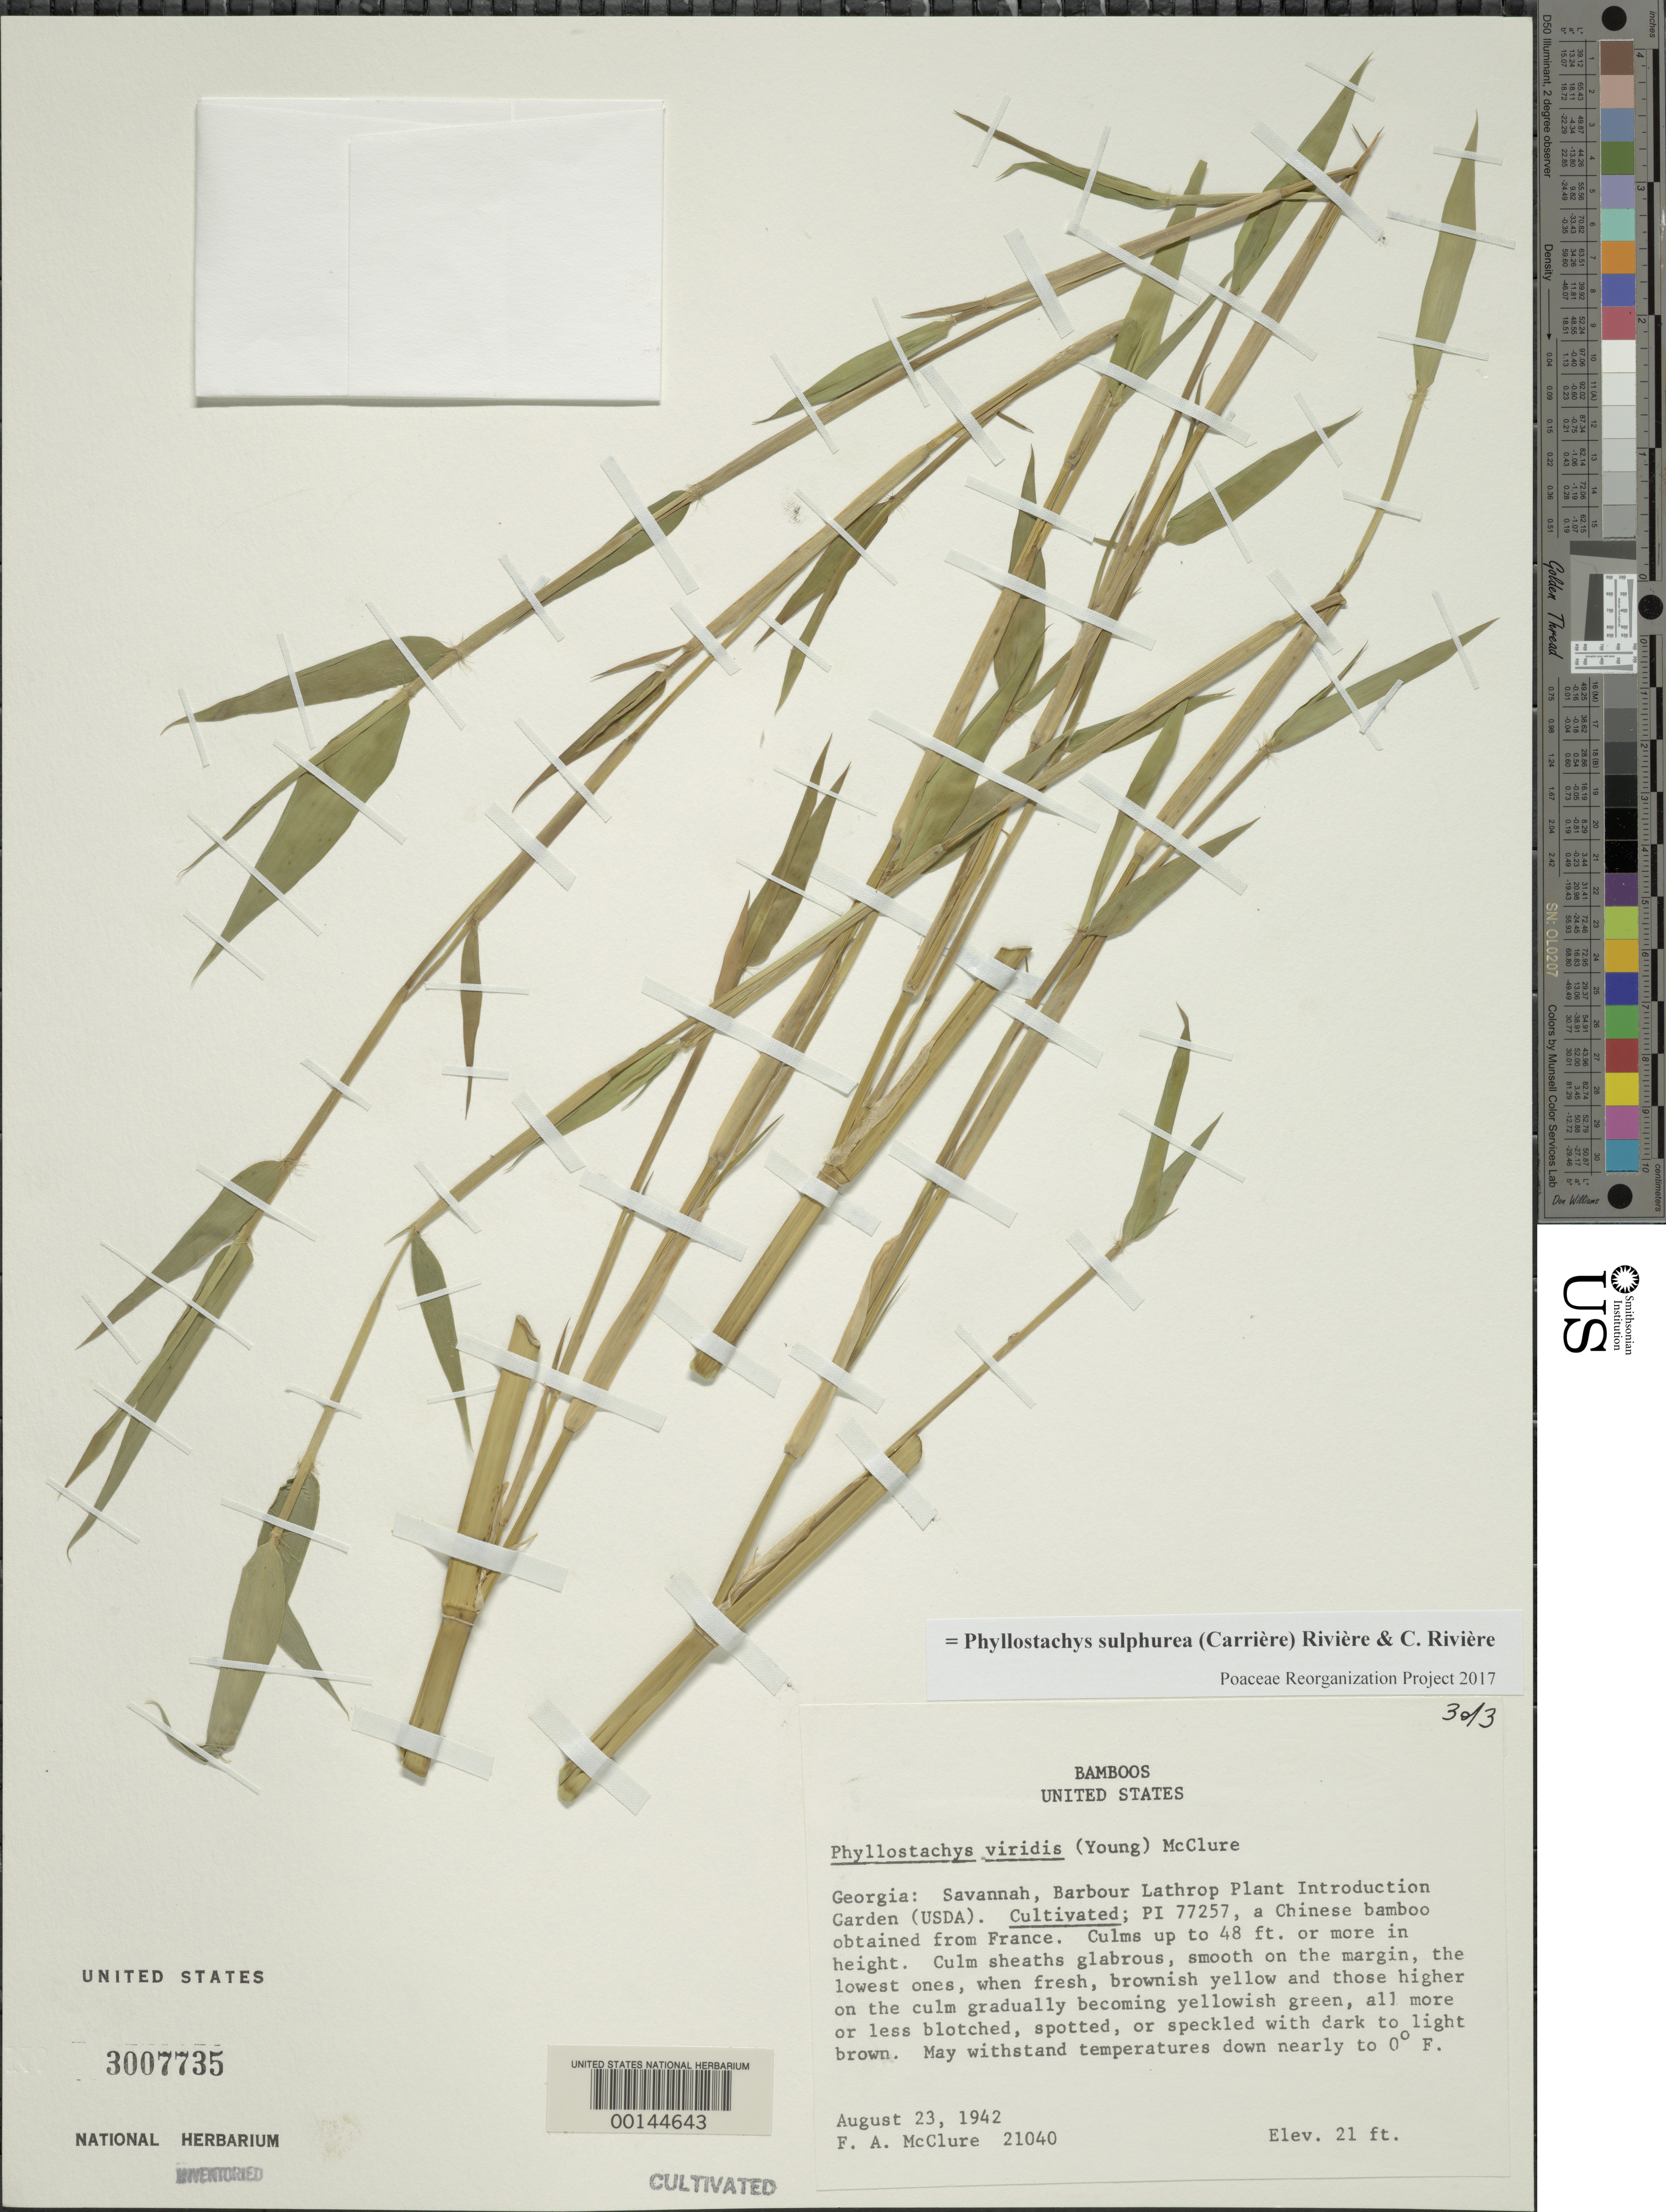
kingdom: Plantae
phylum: Tracheophyta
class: Liliopsida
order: Poales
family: Poaceae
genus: Phyllostachys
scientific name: Phyllostachys sulphurea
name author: (Carrière) Rivière & C. Rivière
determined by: Poaceae Reorganization Project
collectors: F. A. McClure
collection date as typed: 23 Aug 1942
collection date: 1942-08-23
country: United States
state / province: Georgia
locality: Savannah, barbour lathrop p.i. garden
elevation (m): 6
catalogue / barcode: US 3007735